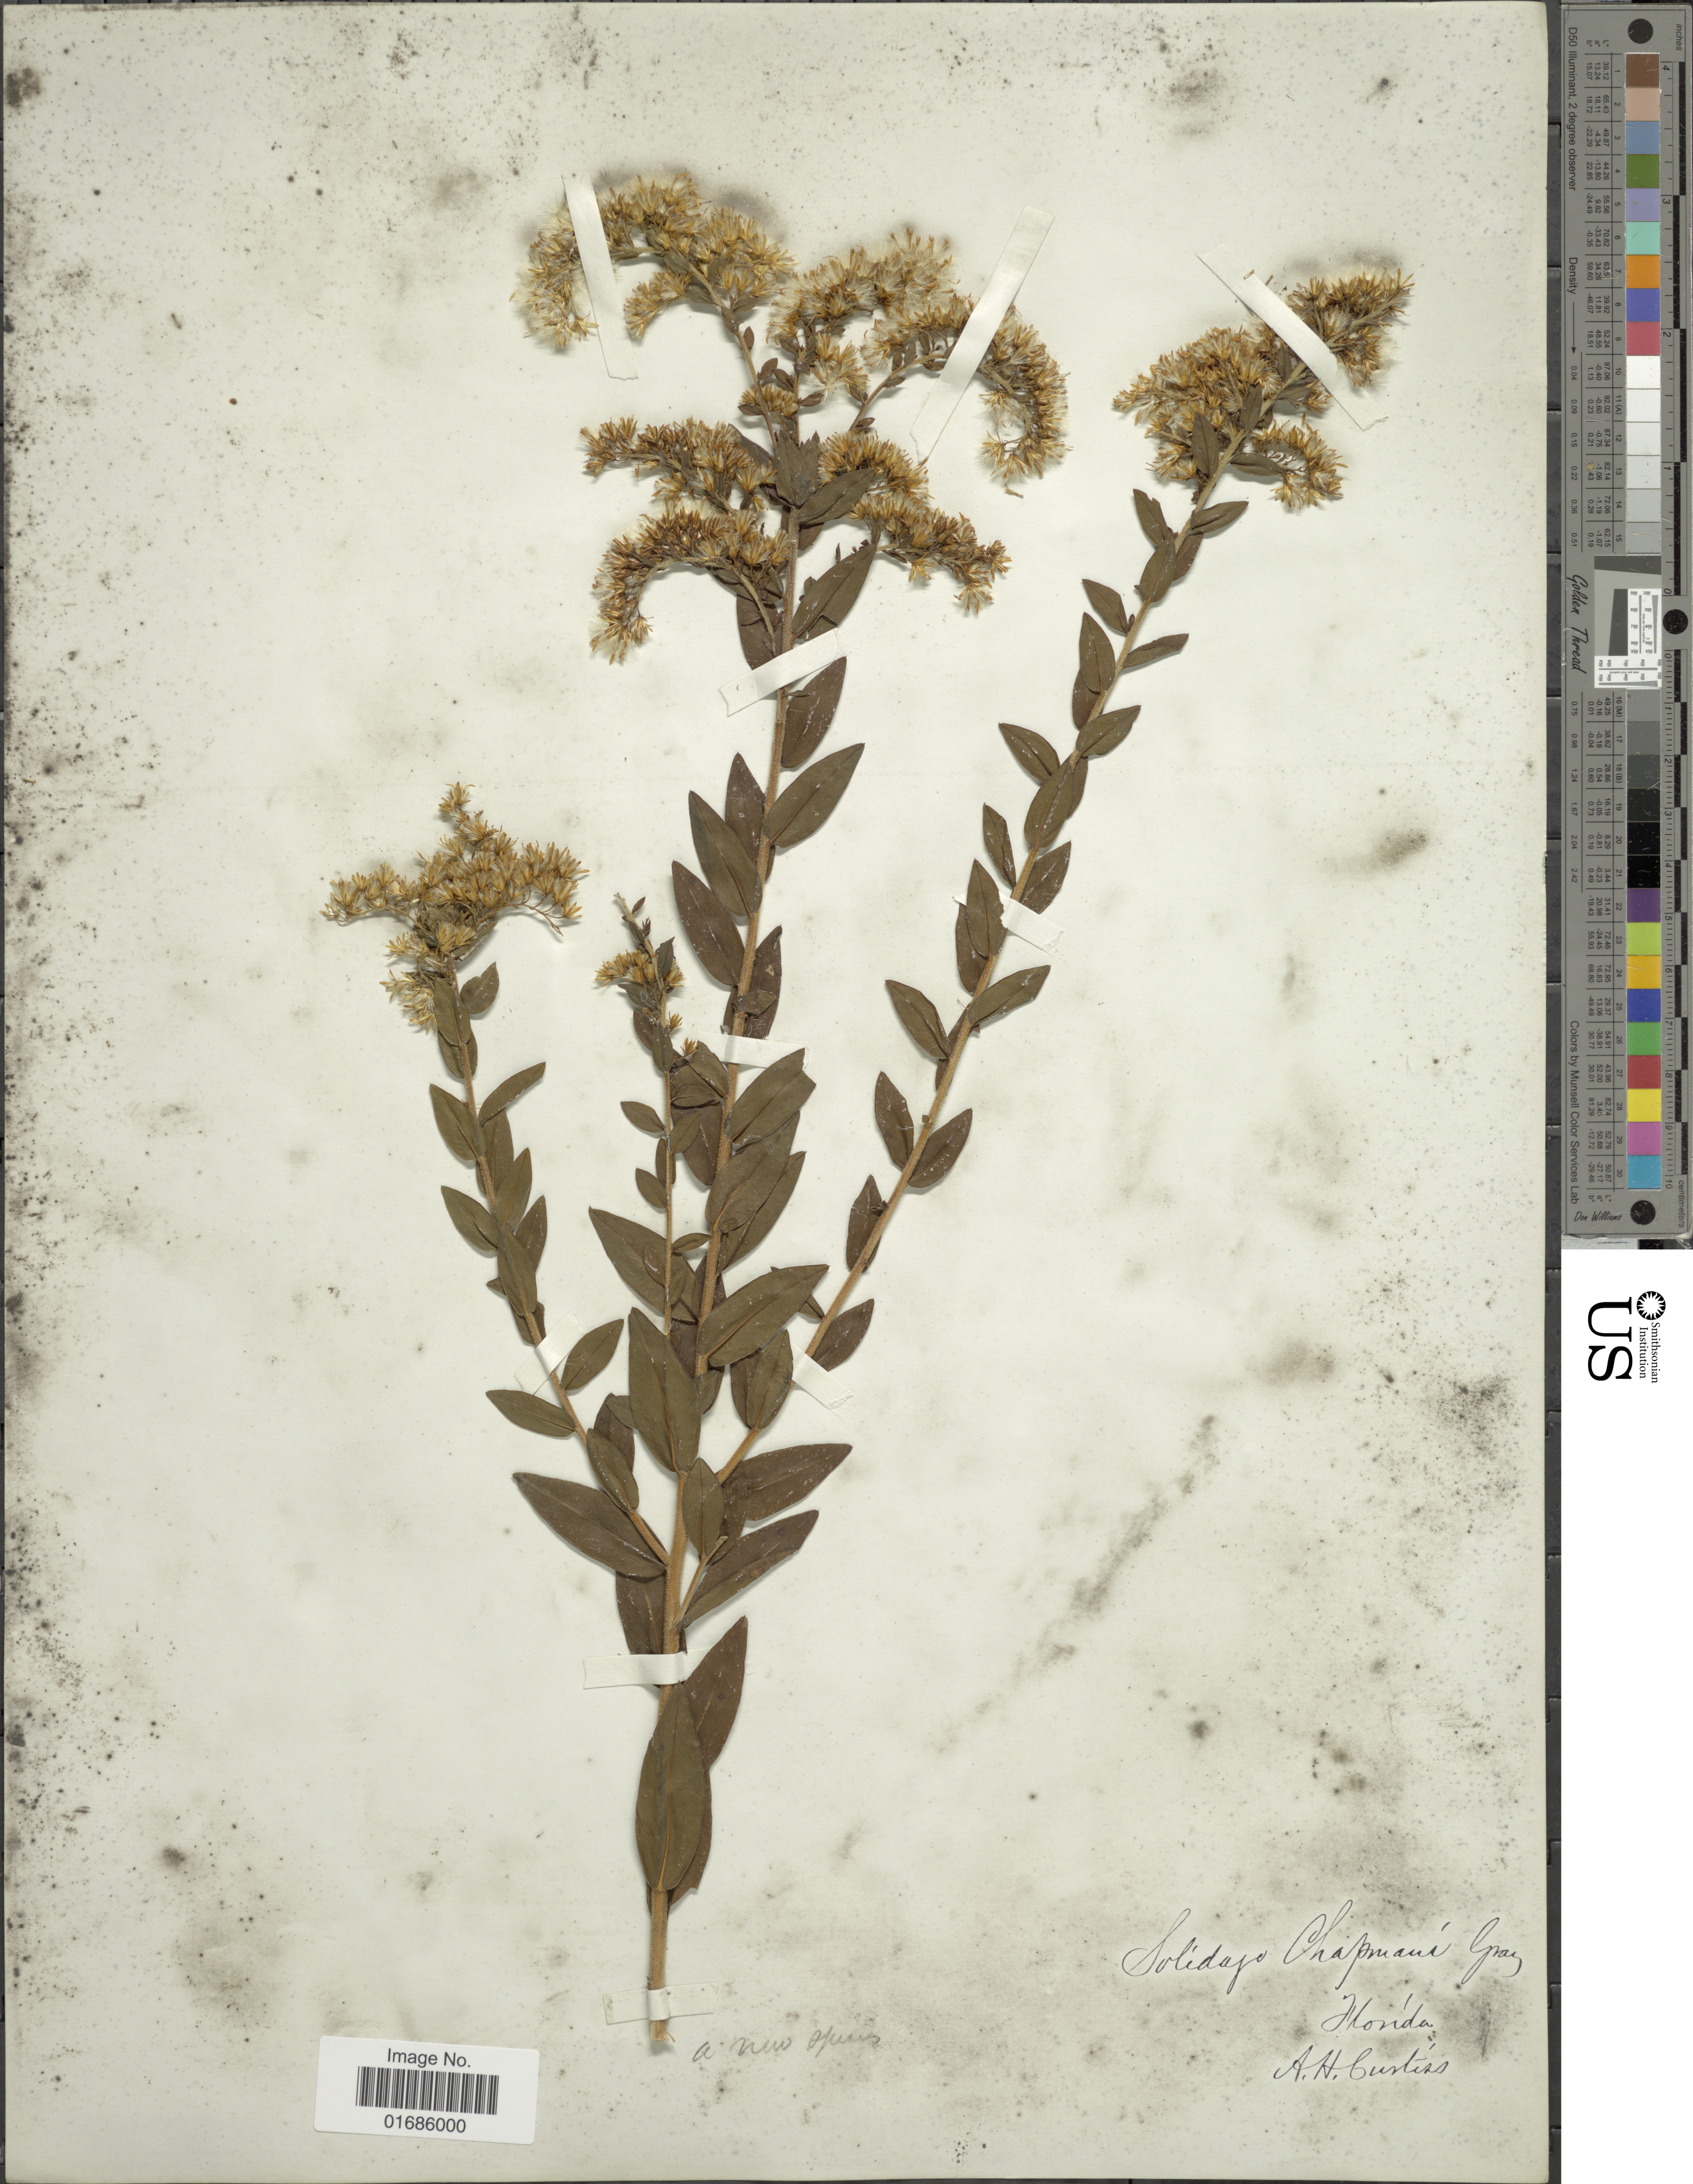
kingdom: Plantae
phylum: Tracheophyta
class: Magnoliopsida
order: Asterales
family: Asteraceae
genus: Solidago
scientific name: Solidago chapmanii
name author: Torr. & A. Gray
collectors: A. H. Curtiss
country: United States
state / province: Florida